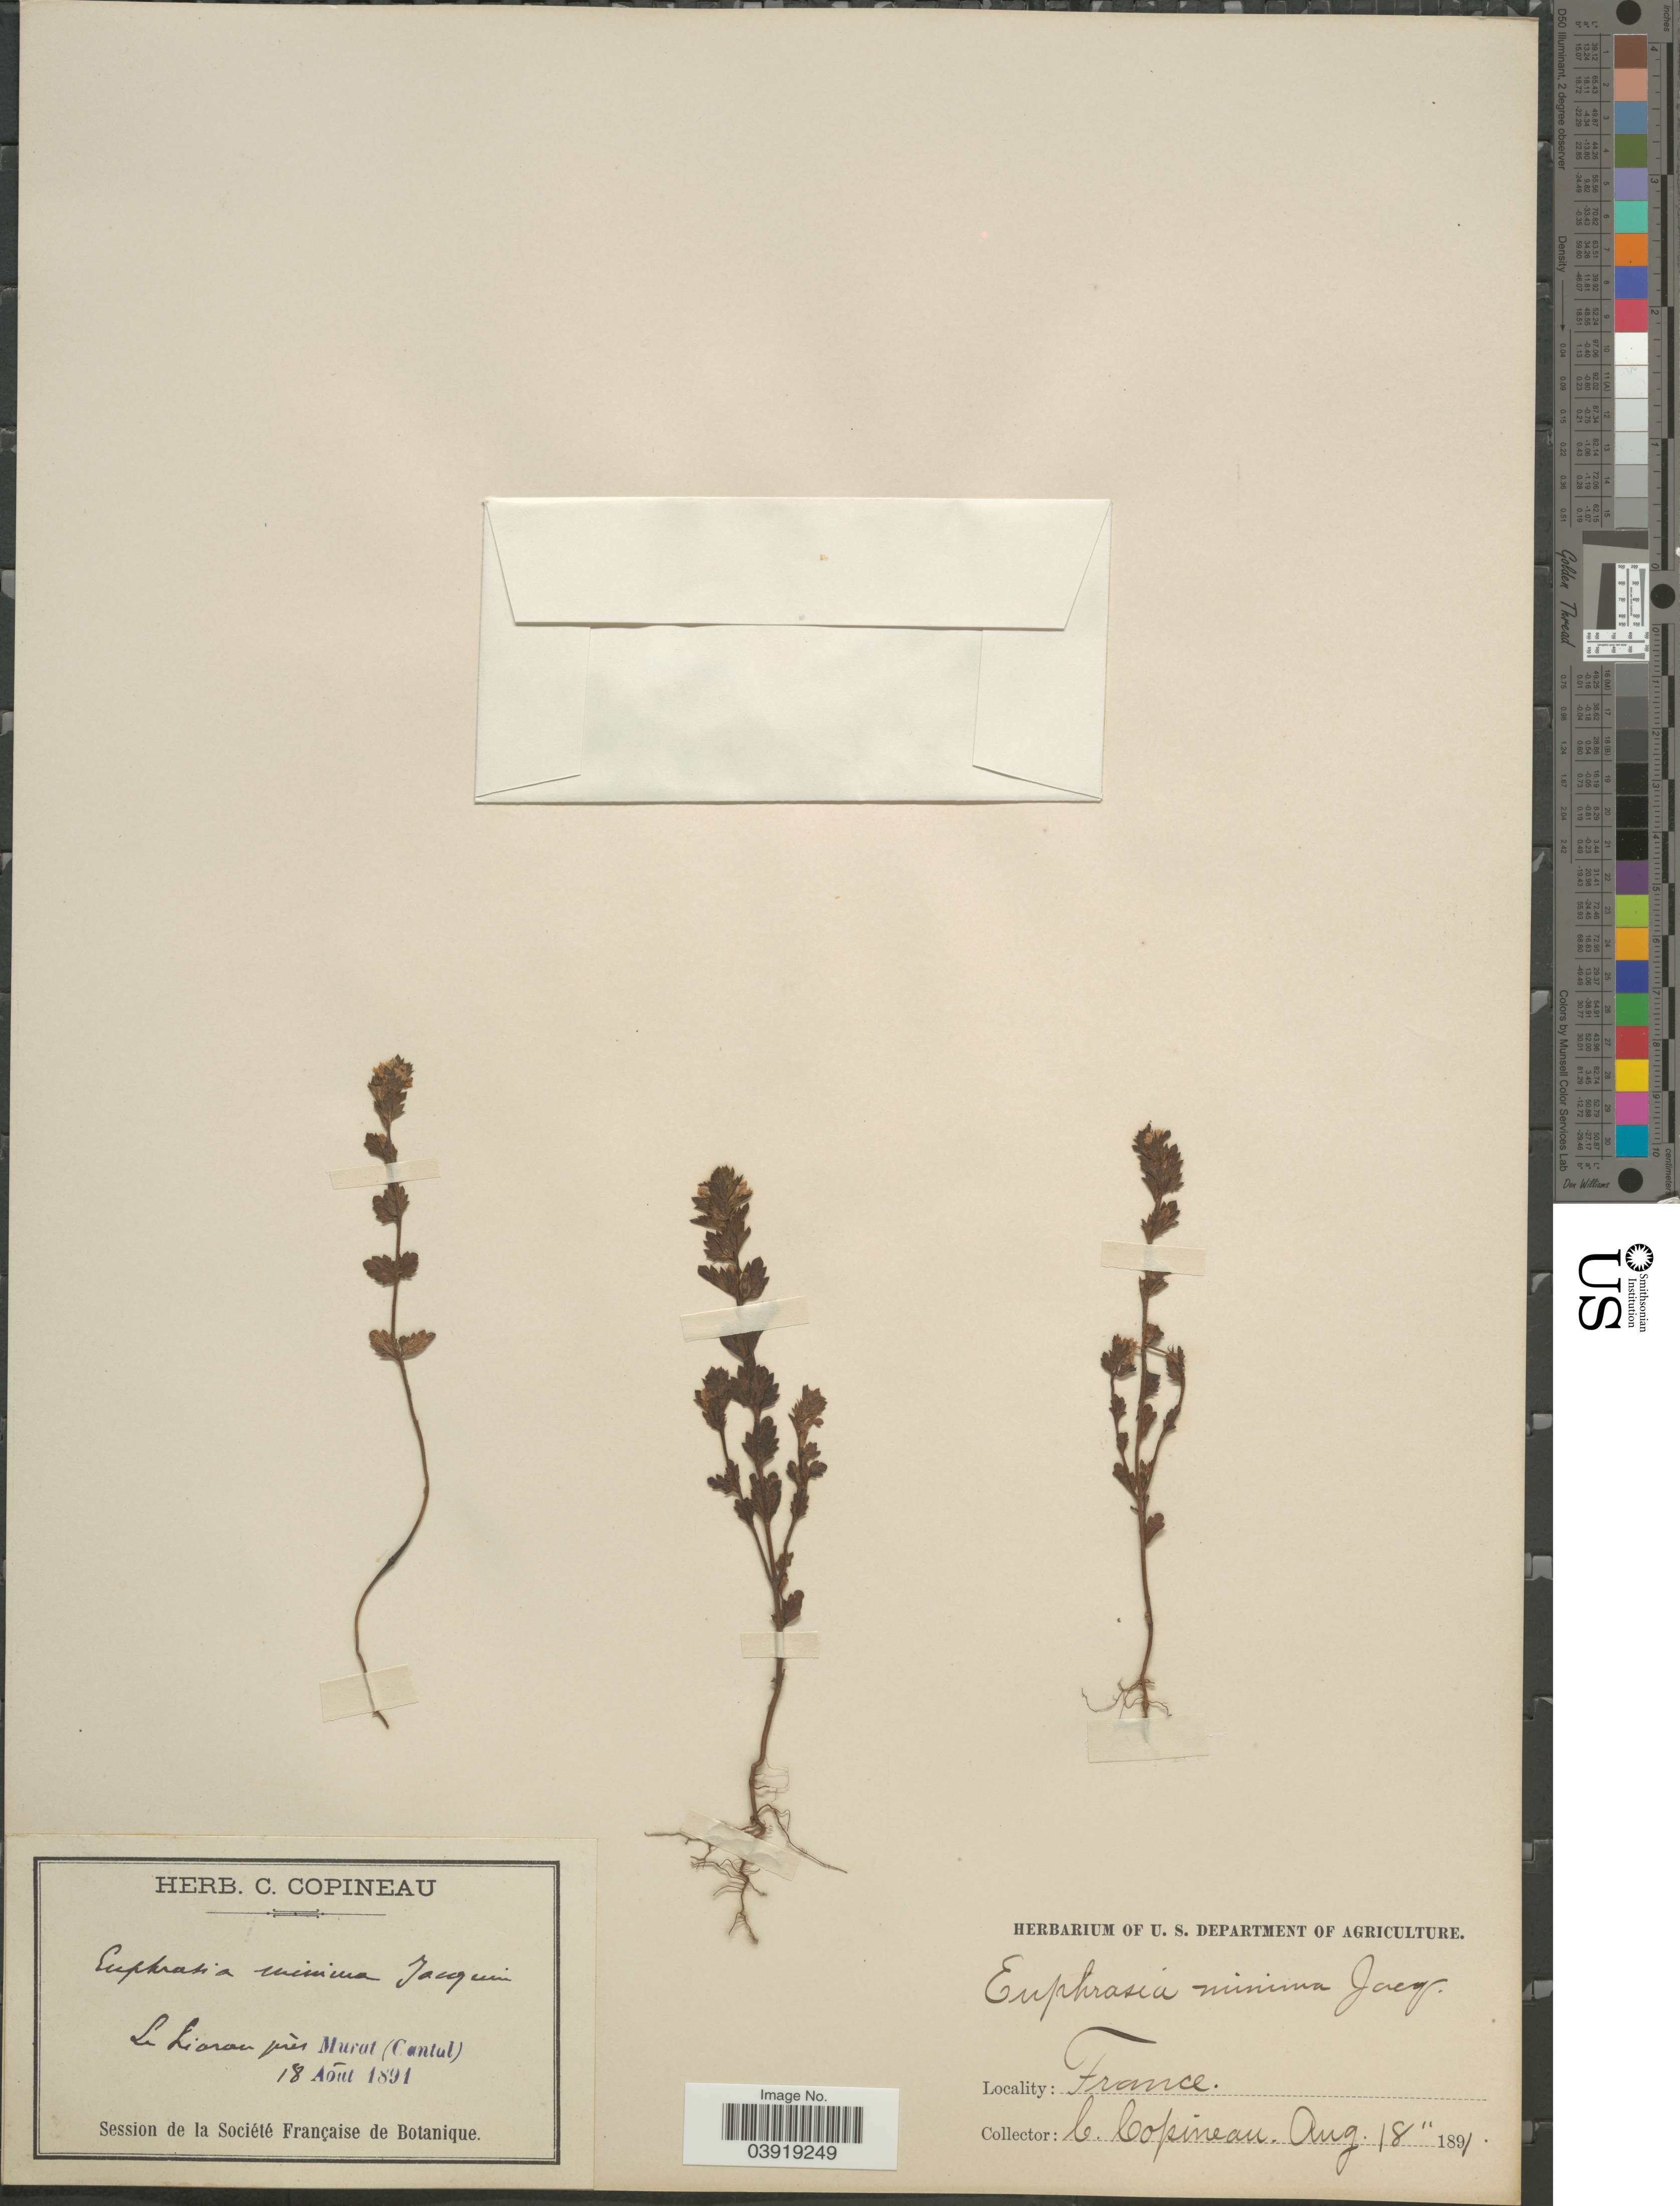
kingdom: Plantae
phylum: Tracheophyta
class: Magnoliopsida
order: Lamiales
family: Orobanchaceae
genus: Euphrasia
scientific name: Euphrasia minima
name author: Schloss.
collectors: C. Copineau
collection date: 1891-08-18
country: France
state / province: Auvergne-Rhône-Alpes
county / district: Cantal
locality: Le Lioran près Murat (Cantal).